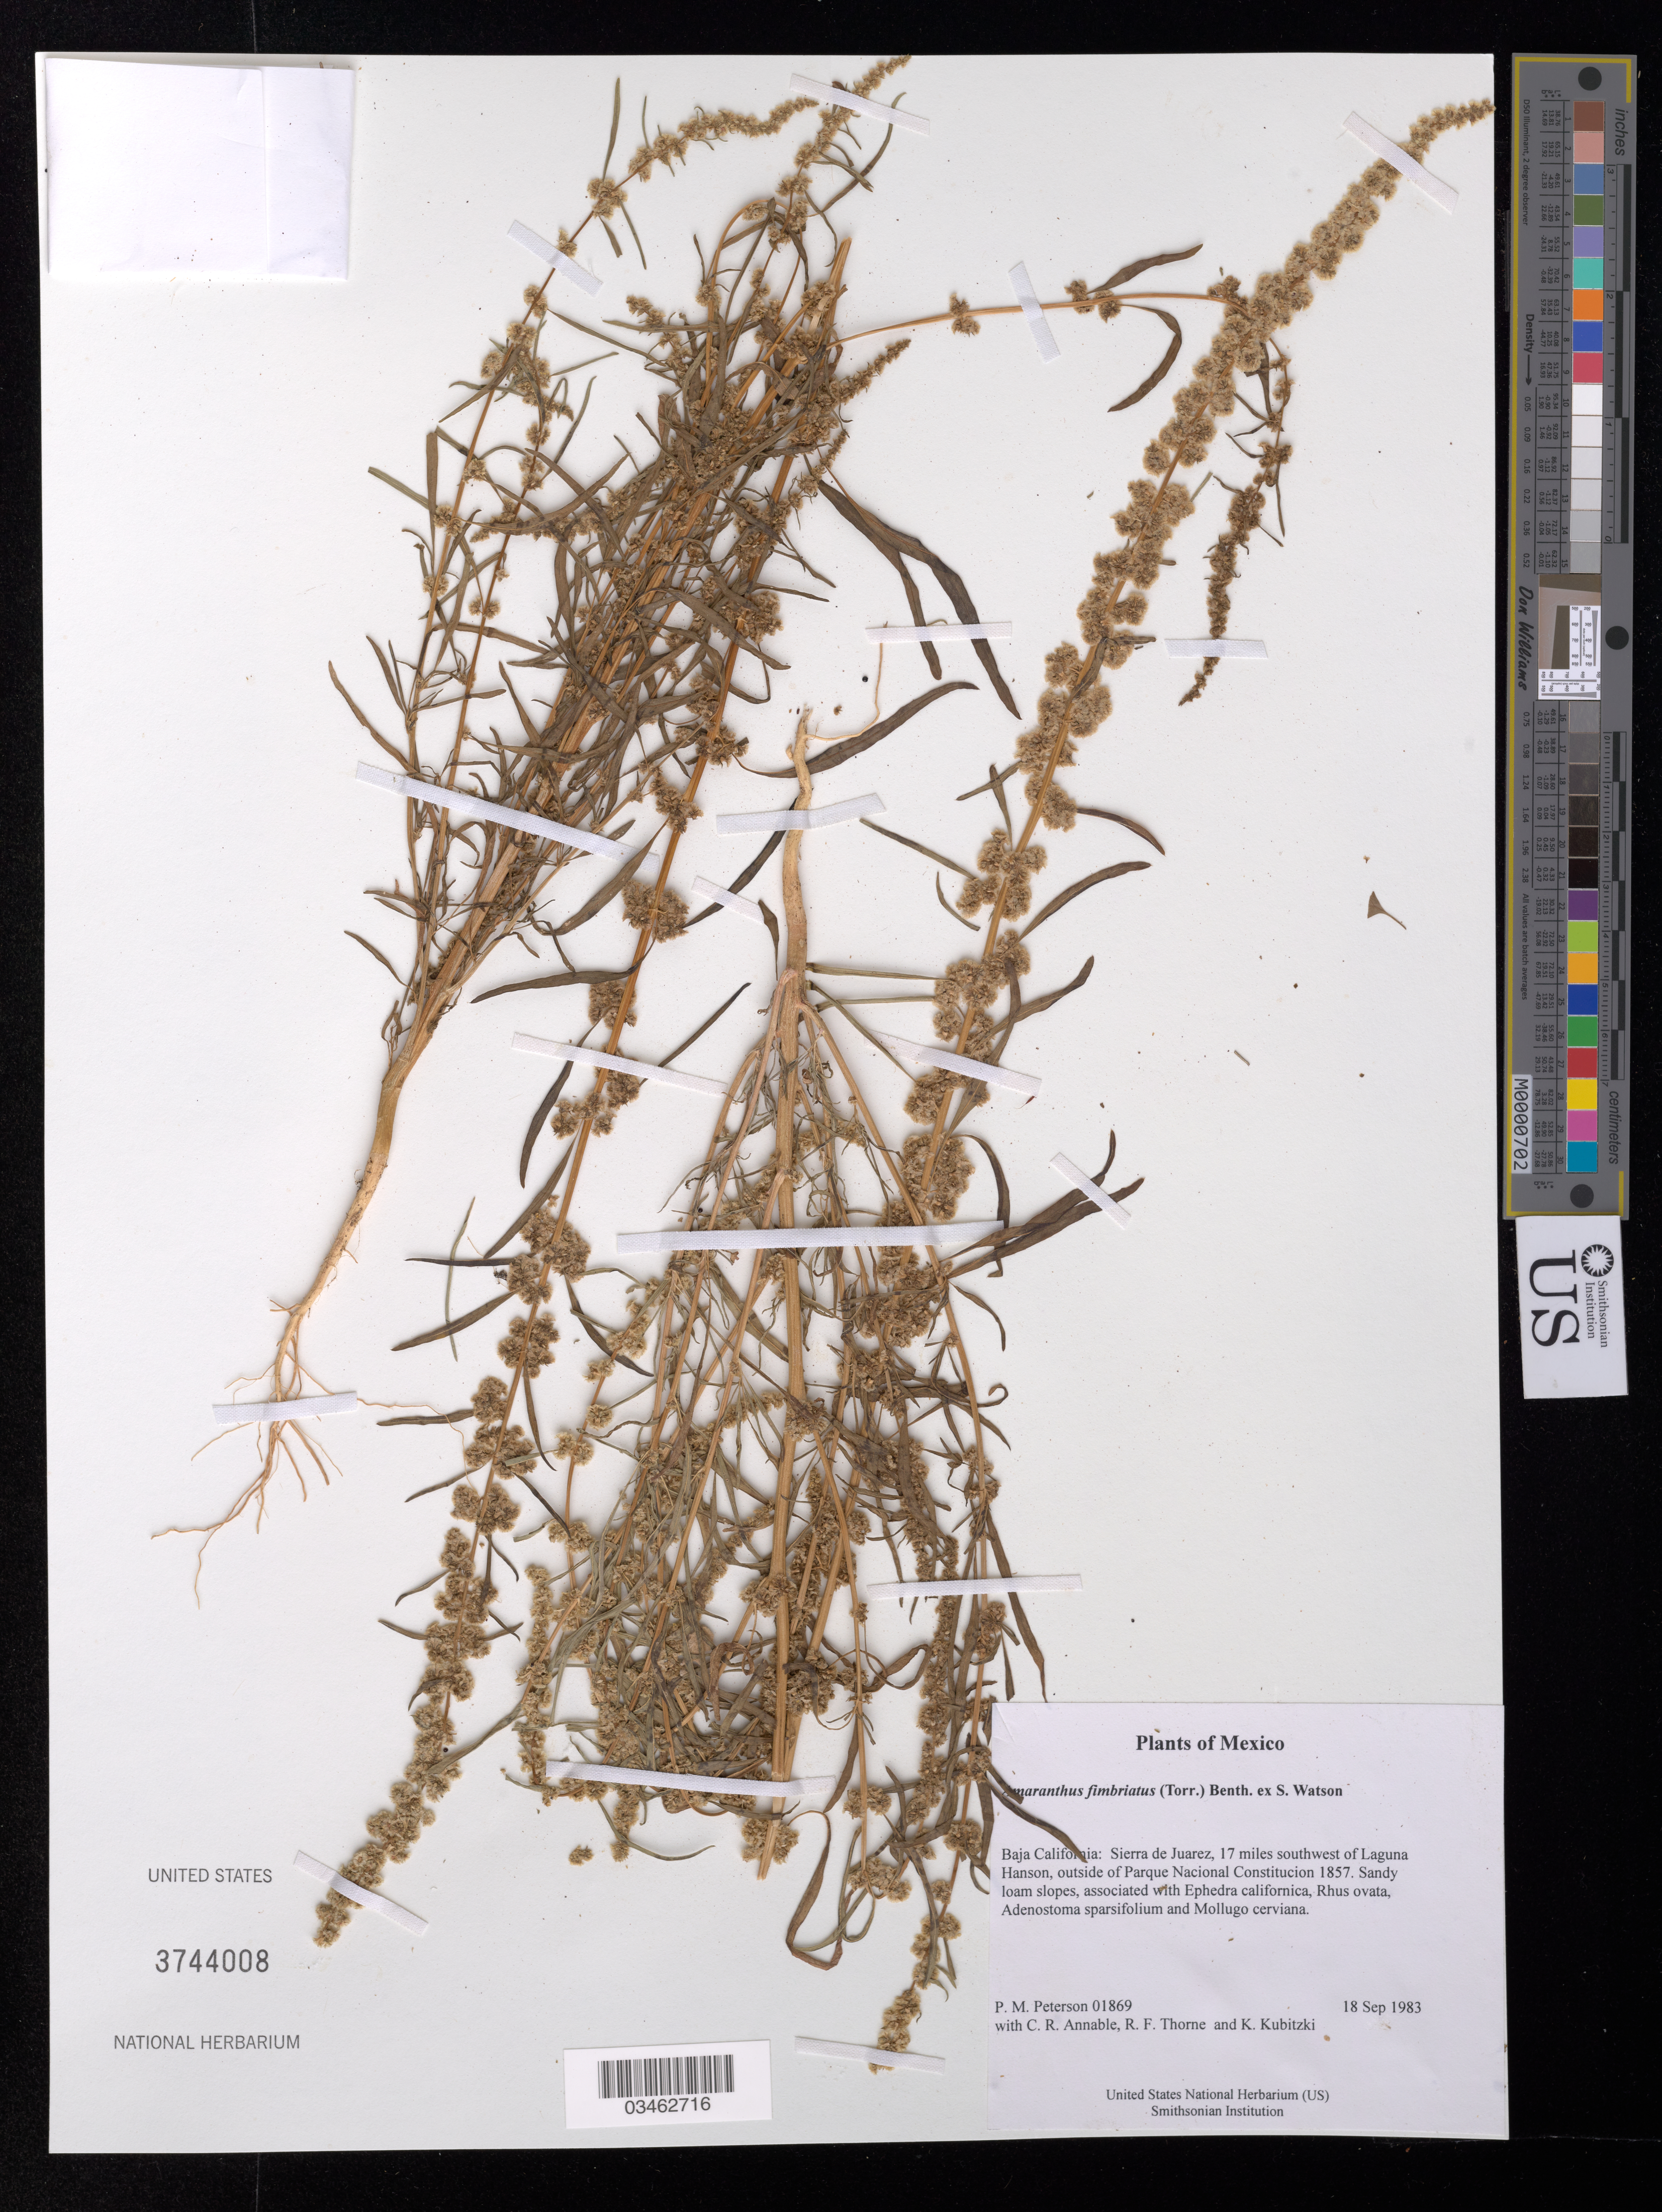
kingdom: Plantae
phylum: Tracheophyta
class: Magnoliopsida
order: Caryophyllales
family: Amaranthaceae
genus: Amaranthus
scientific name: Amaranthus fimbriatus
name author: (Torr.) Benth. ex S. Watson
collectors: P. M. Peterson, C. R. Annable, R. F. Thorne & K. Kubitzki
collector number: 01869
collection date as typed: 18 Sep 1983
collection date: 1983-09-18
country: Mexico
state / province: Baja California Norte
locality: Sierra de Juarez, 17 miles southwest of Laguna Hanson, outside of Parque Nacional Constitucion 1857.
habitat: Sandy loam slopes, associated with Ephedra californica, Rhus ovata, Adenostoma sparsifolium and Mollugo cerviana.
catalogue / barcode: US 3744008